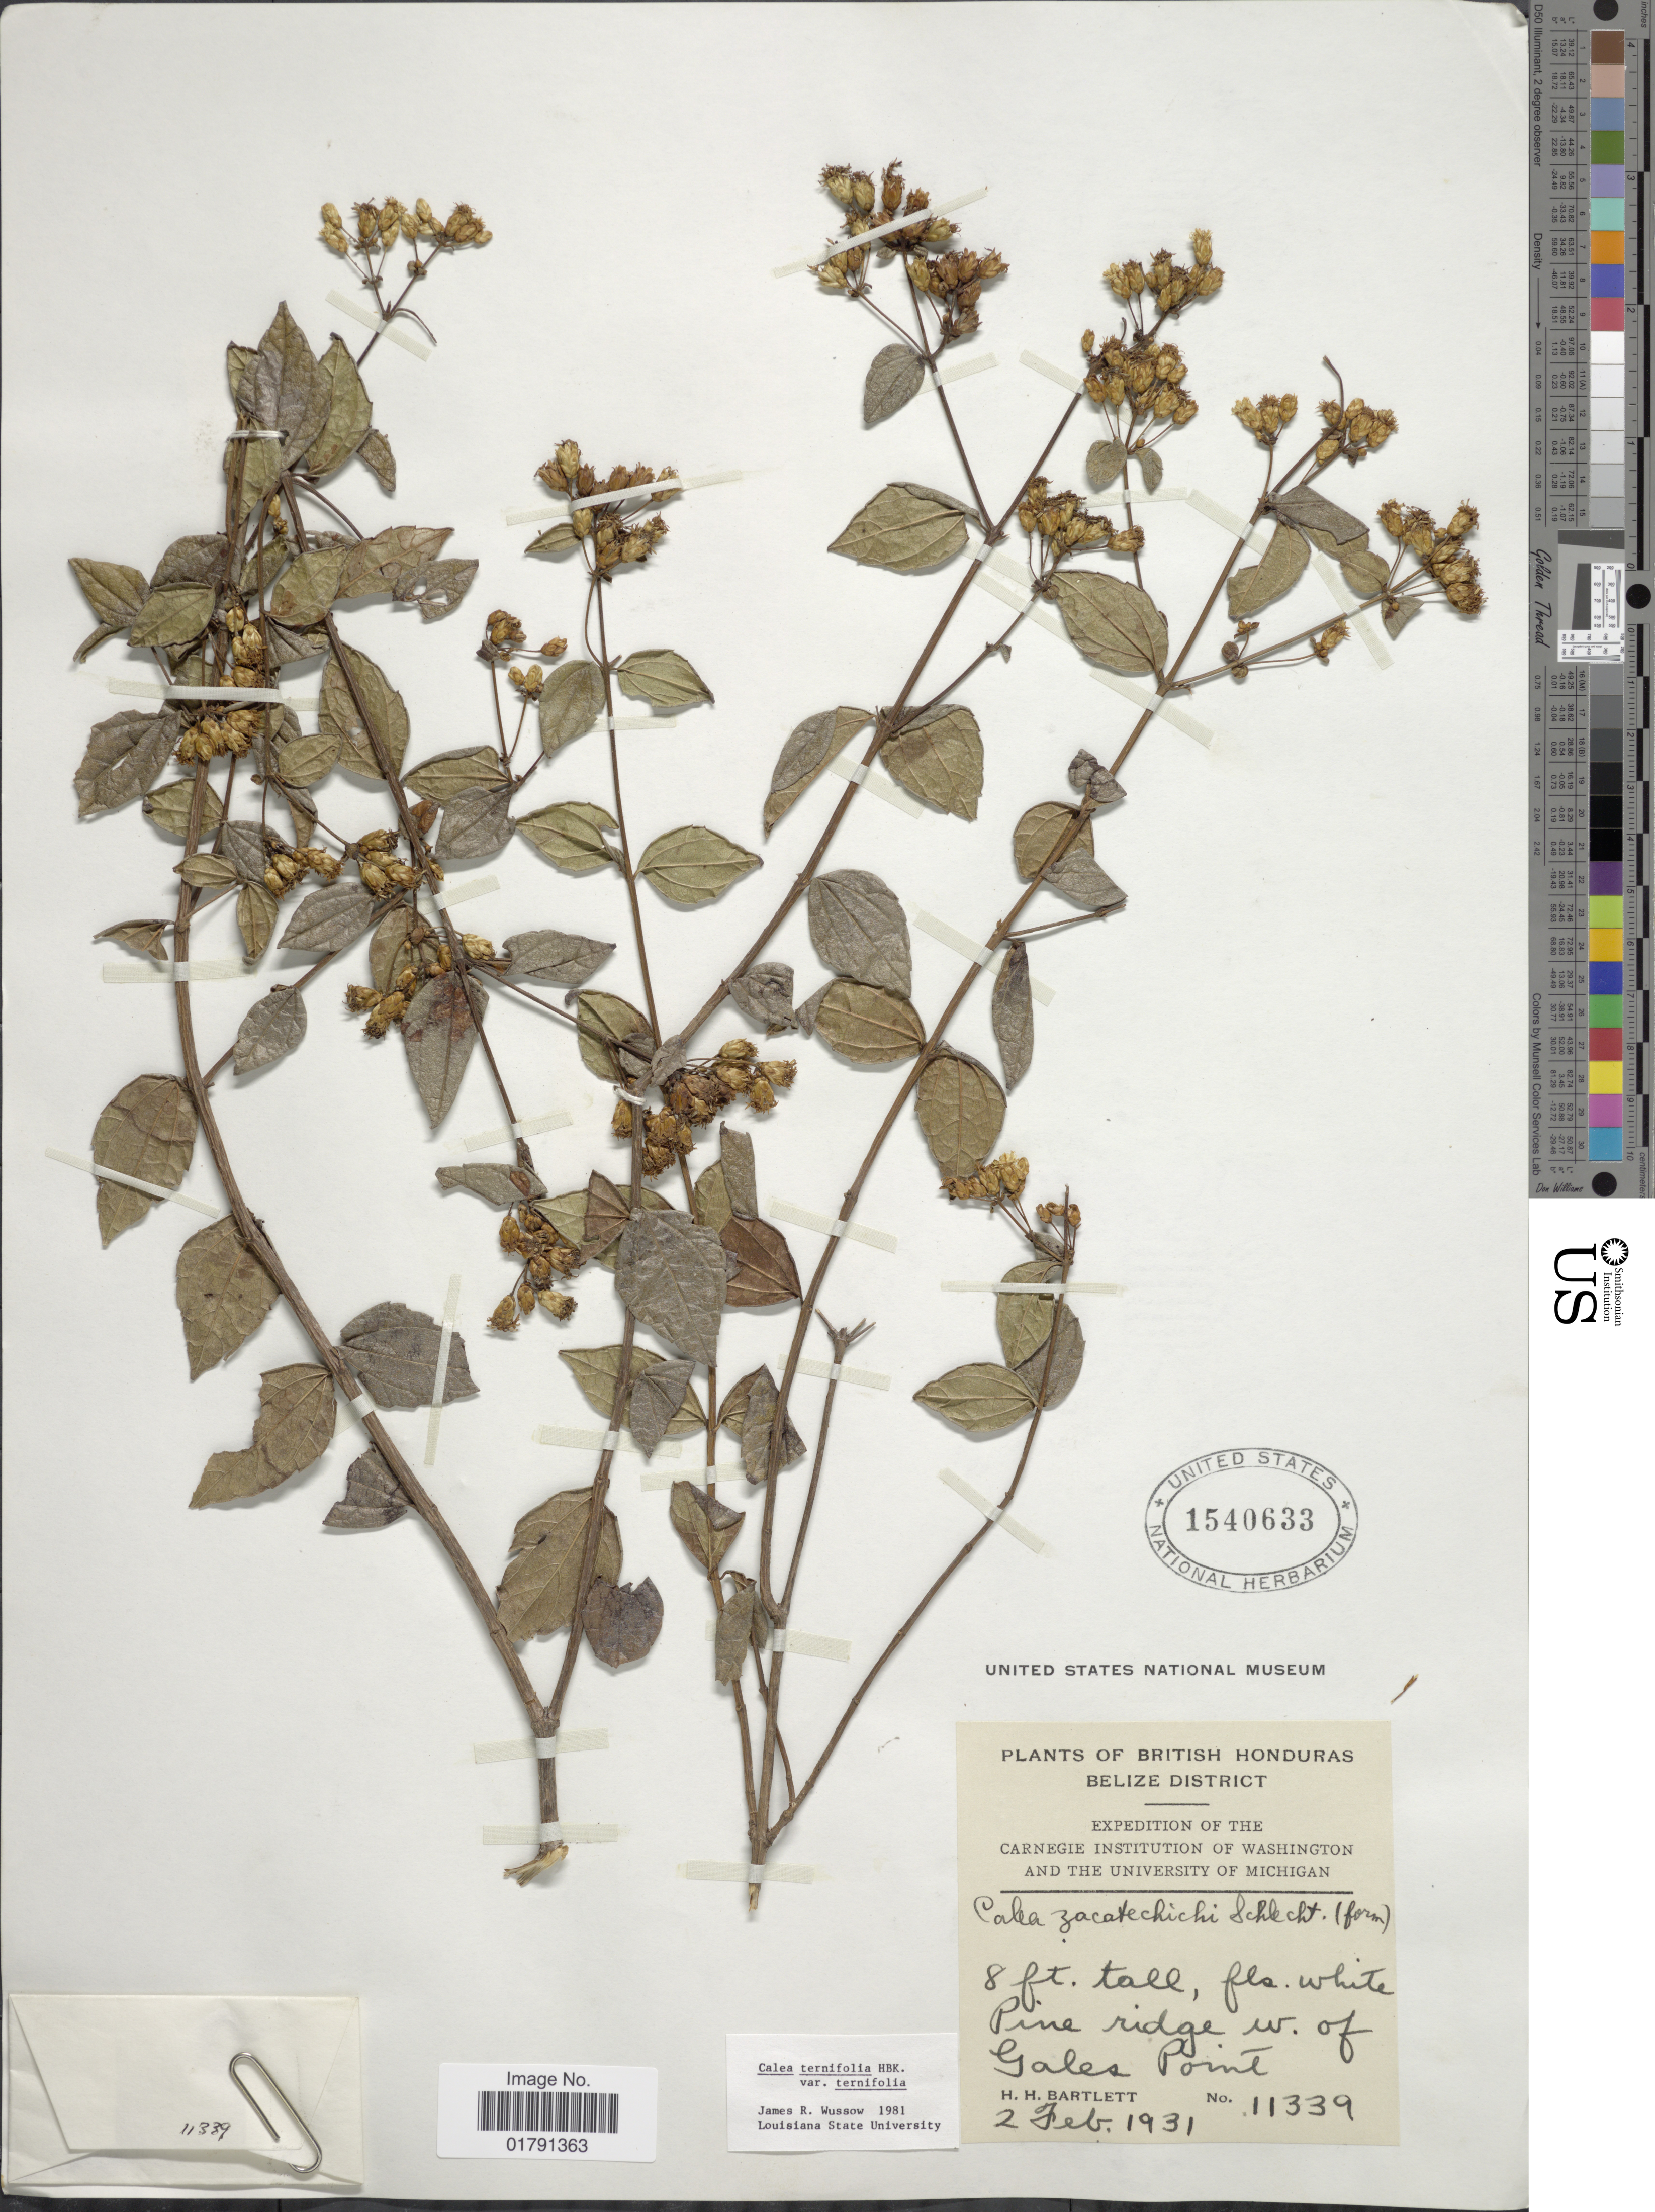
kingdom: Plantae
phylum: Tracheophyta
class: Magnoliopsida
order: Asterales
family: Asteraceae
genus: Calea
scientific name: Calea ternifolia Oliv., hom. illeg.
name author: Oliv.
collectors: H. H. Bartlett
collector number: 11339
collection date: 1931-02-02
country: Belize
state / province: Belize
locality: British Honduras, Pine ridge w of Gales Point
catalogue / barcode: US 1540633